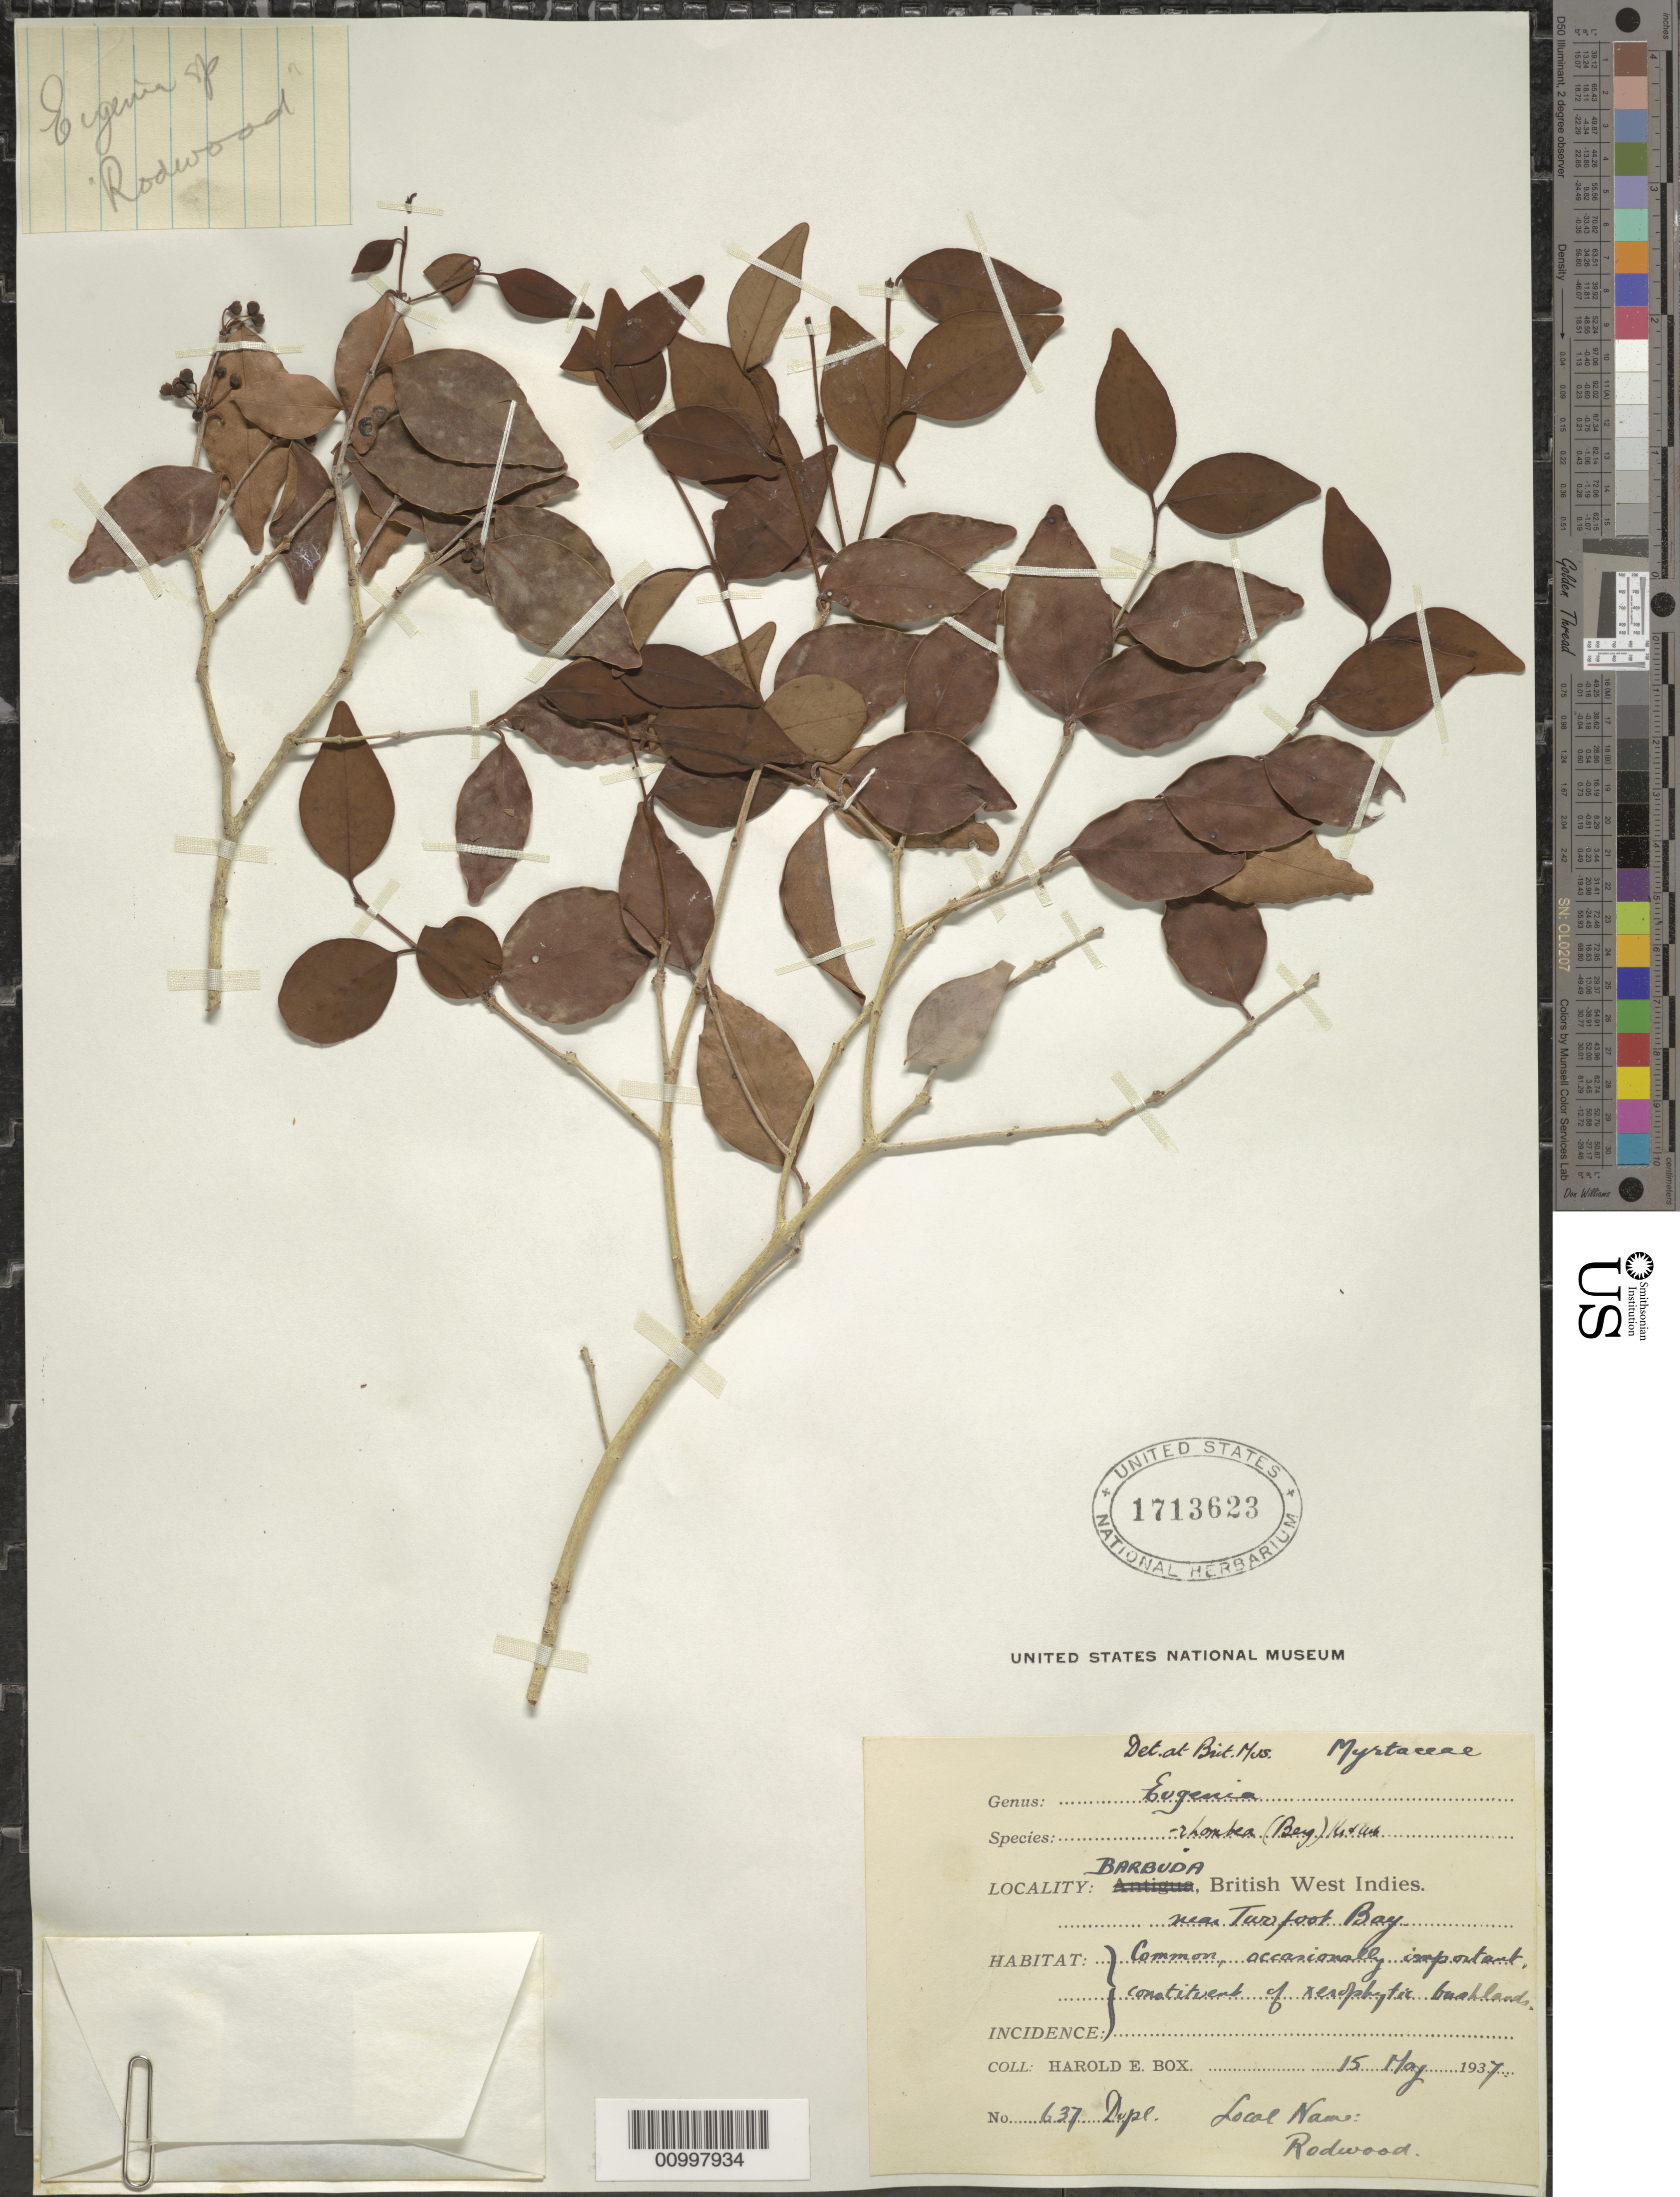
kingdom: Plantae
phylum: Tracheophyta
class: Magnoliopsida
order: Myrtales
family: Myrtaceae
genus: Eugenia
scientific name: Eugenia rhombea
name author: (O. Berg) Krug & Urb.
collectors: H. E. Box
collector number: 637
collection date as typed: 15 May 1937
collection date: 1937-05-15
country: Antigua and Barbuda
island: Barbuda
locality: Near Twofoot Bay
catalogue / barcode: US 1713623